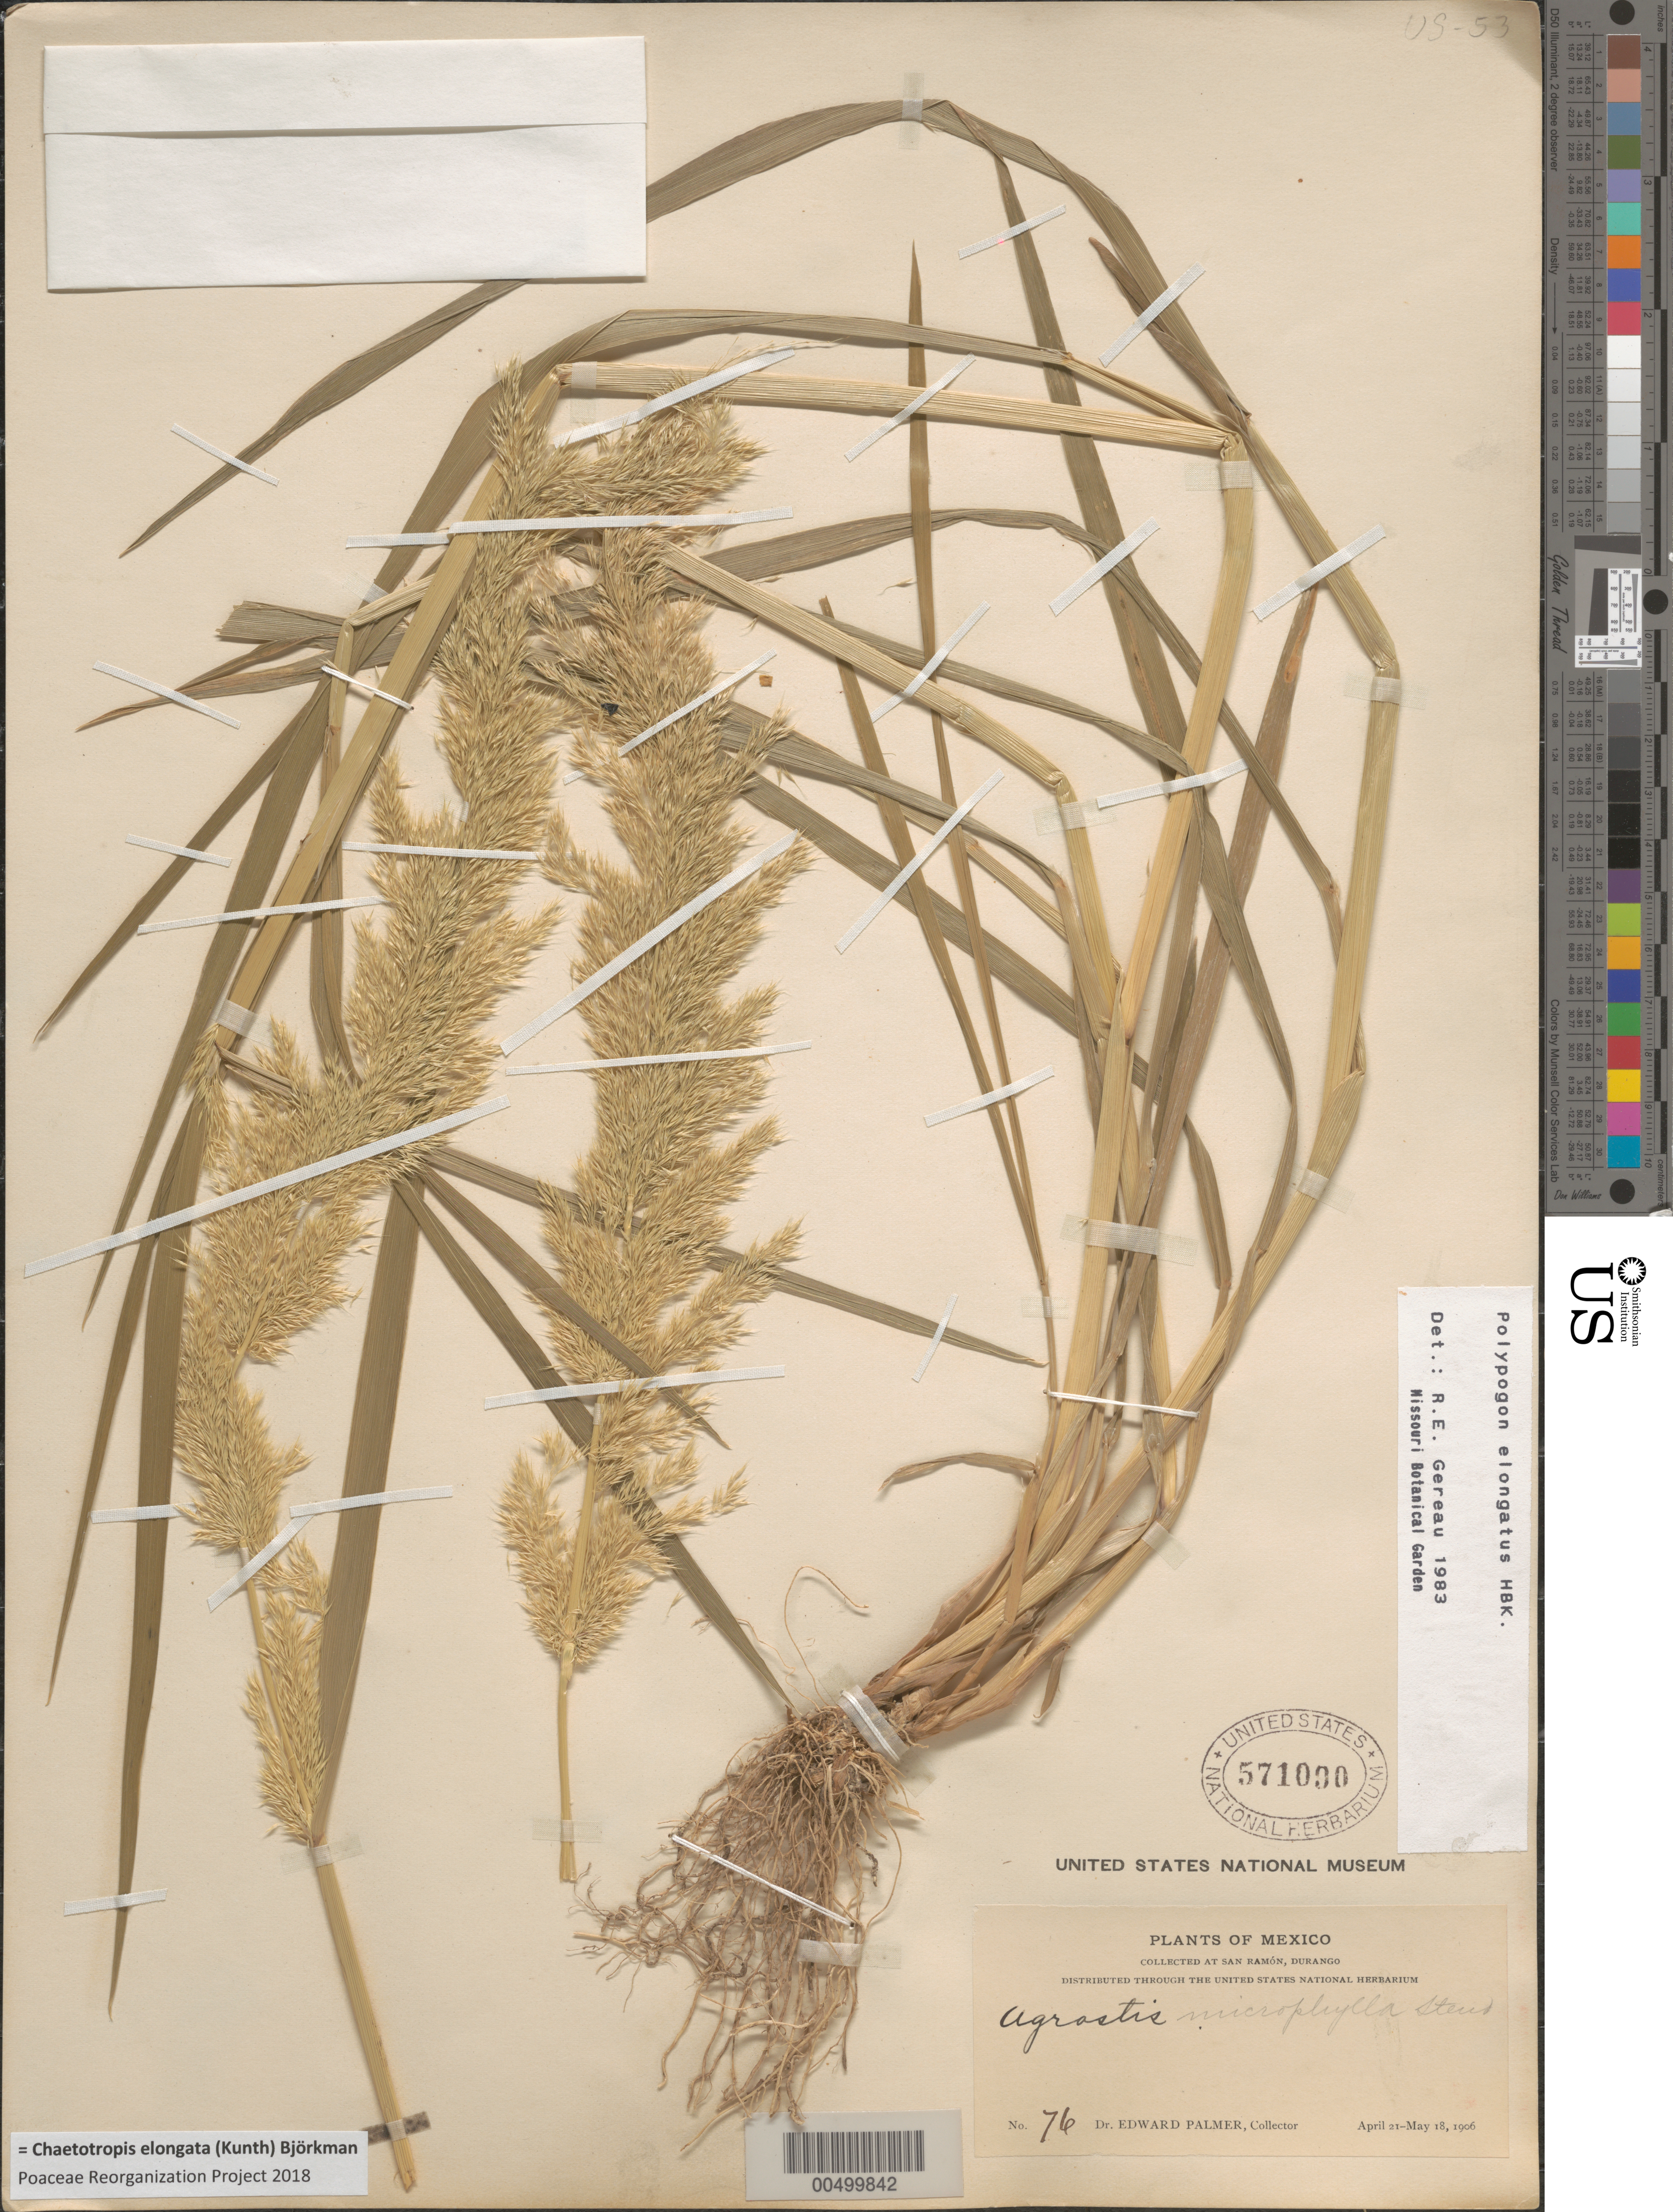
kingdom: Plantae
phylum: Tracheophyta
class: Liliopsida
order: Poales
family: Poaceae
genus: Chaetotropis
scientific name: Chaetotropis elongata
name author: (Kunth) Björkman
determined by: Poaceae Reorganization Project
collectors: E. Palmer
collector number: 76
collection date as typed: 21 Apr 1906 to 18 May 1906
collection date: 1906-04-21/1906-05-18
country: Mexico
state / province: Durango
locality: San Ram¢n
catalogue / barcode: US 571000